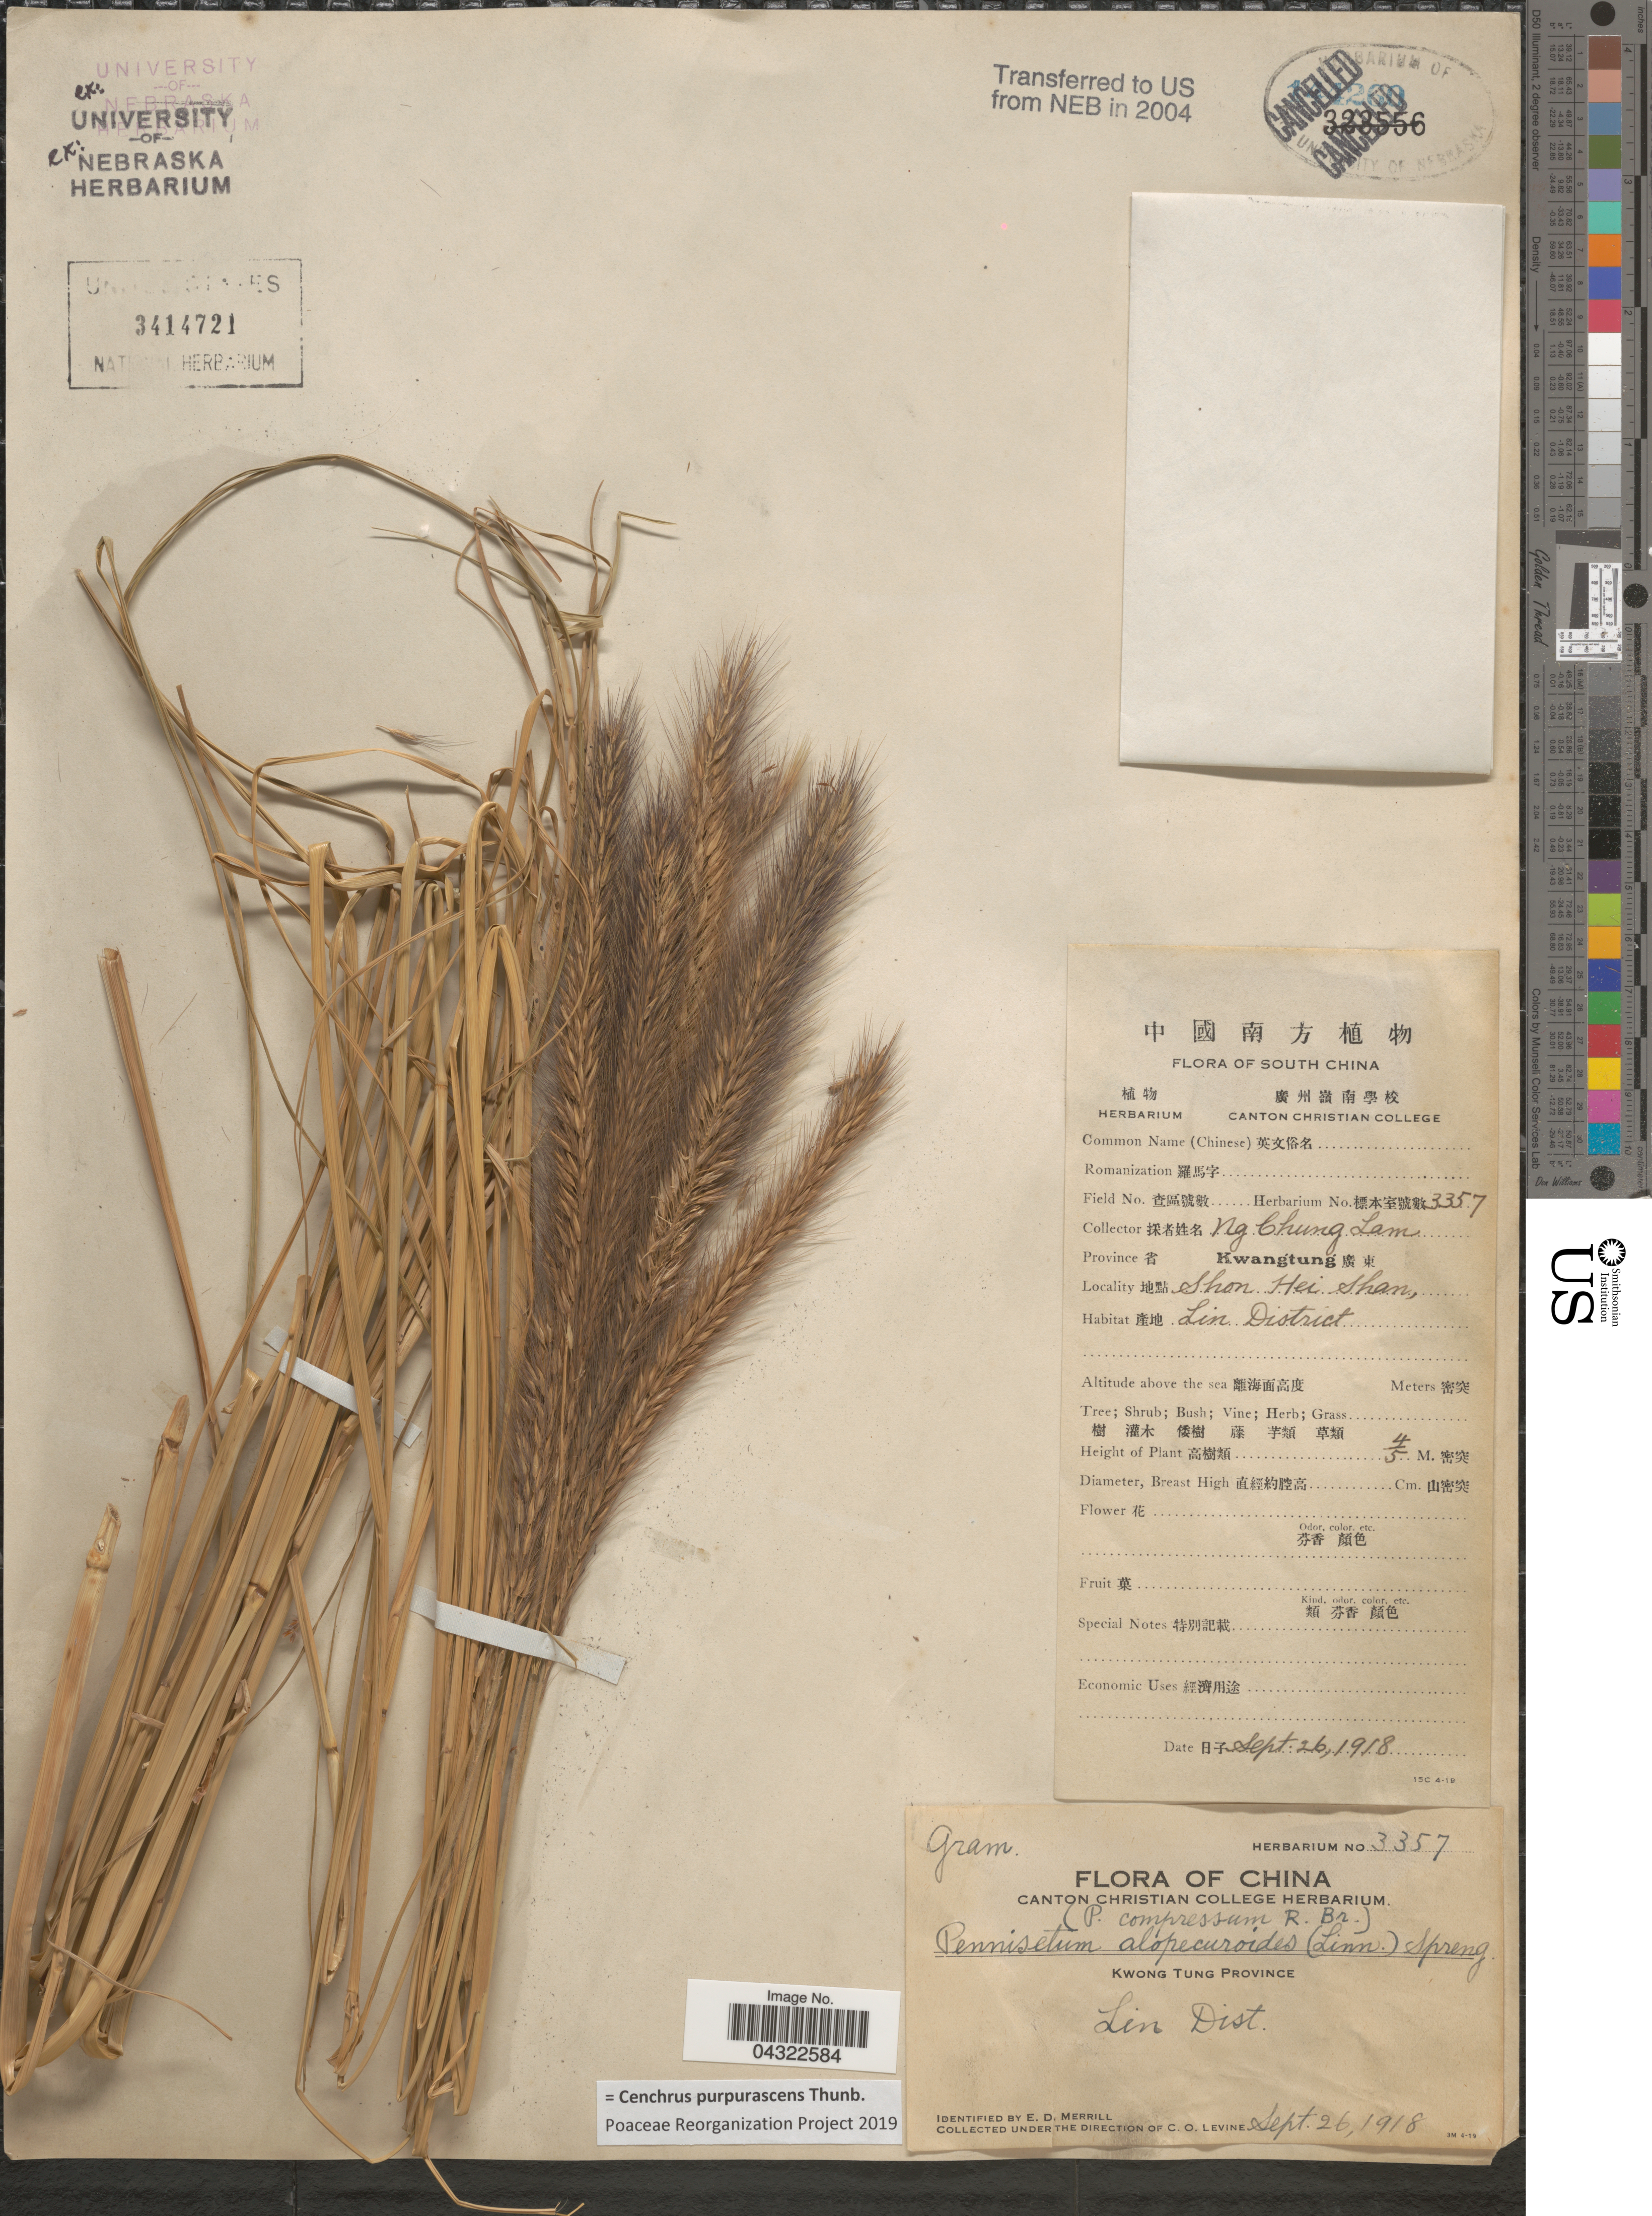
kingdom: Plantae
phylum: Tracheophyta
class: Liliopsida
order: Poales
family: Poaceae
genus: Cenchrus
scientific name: Cenchrus purpurascens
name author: Thunb.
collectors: C. L. Ng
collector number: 3357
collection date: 1918-09-26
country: China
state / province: Guangdong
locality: South China. Kwangtung. Shon Hei Shan, Lin District. Kwong Tung Province.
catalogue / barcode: US 3414721